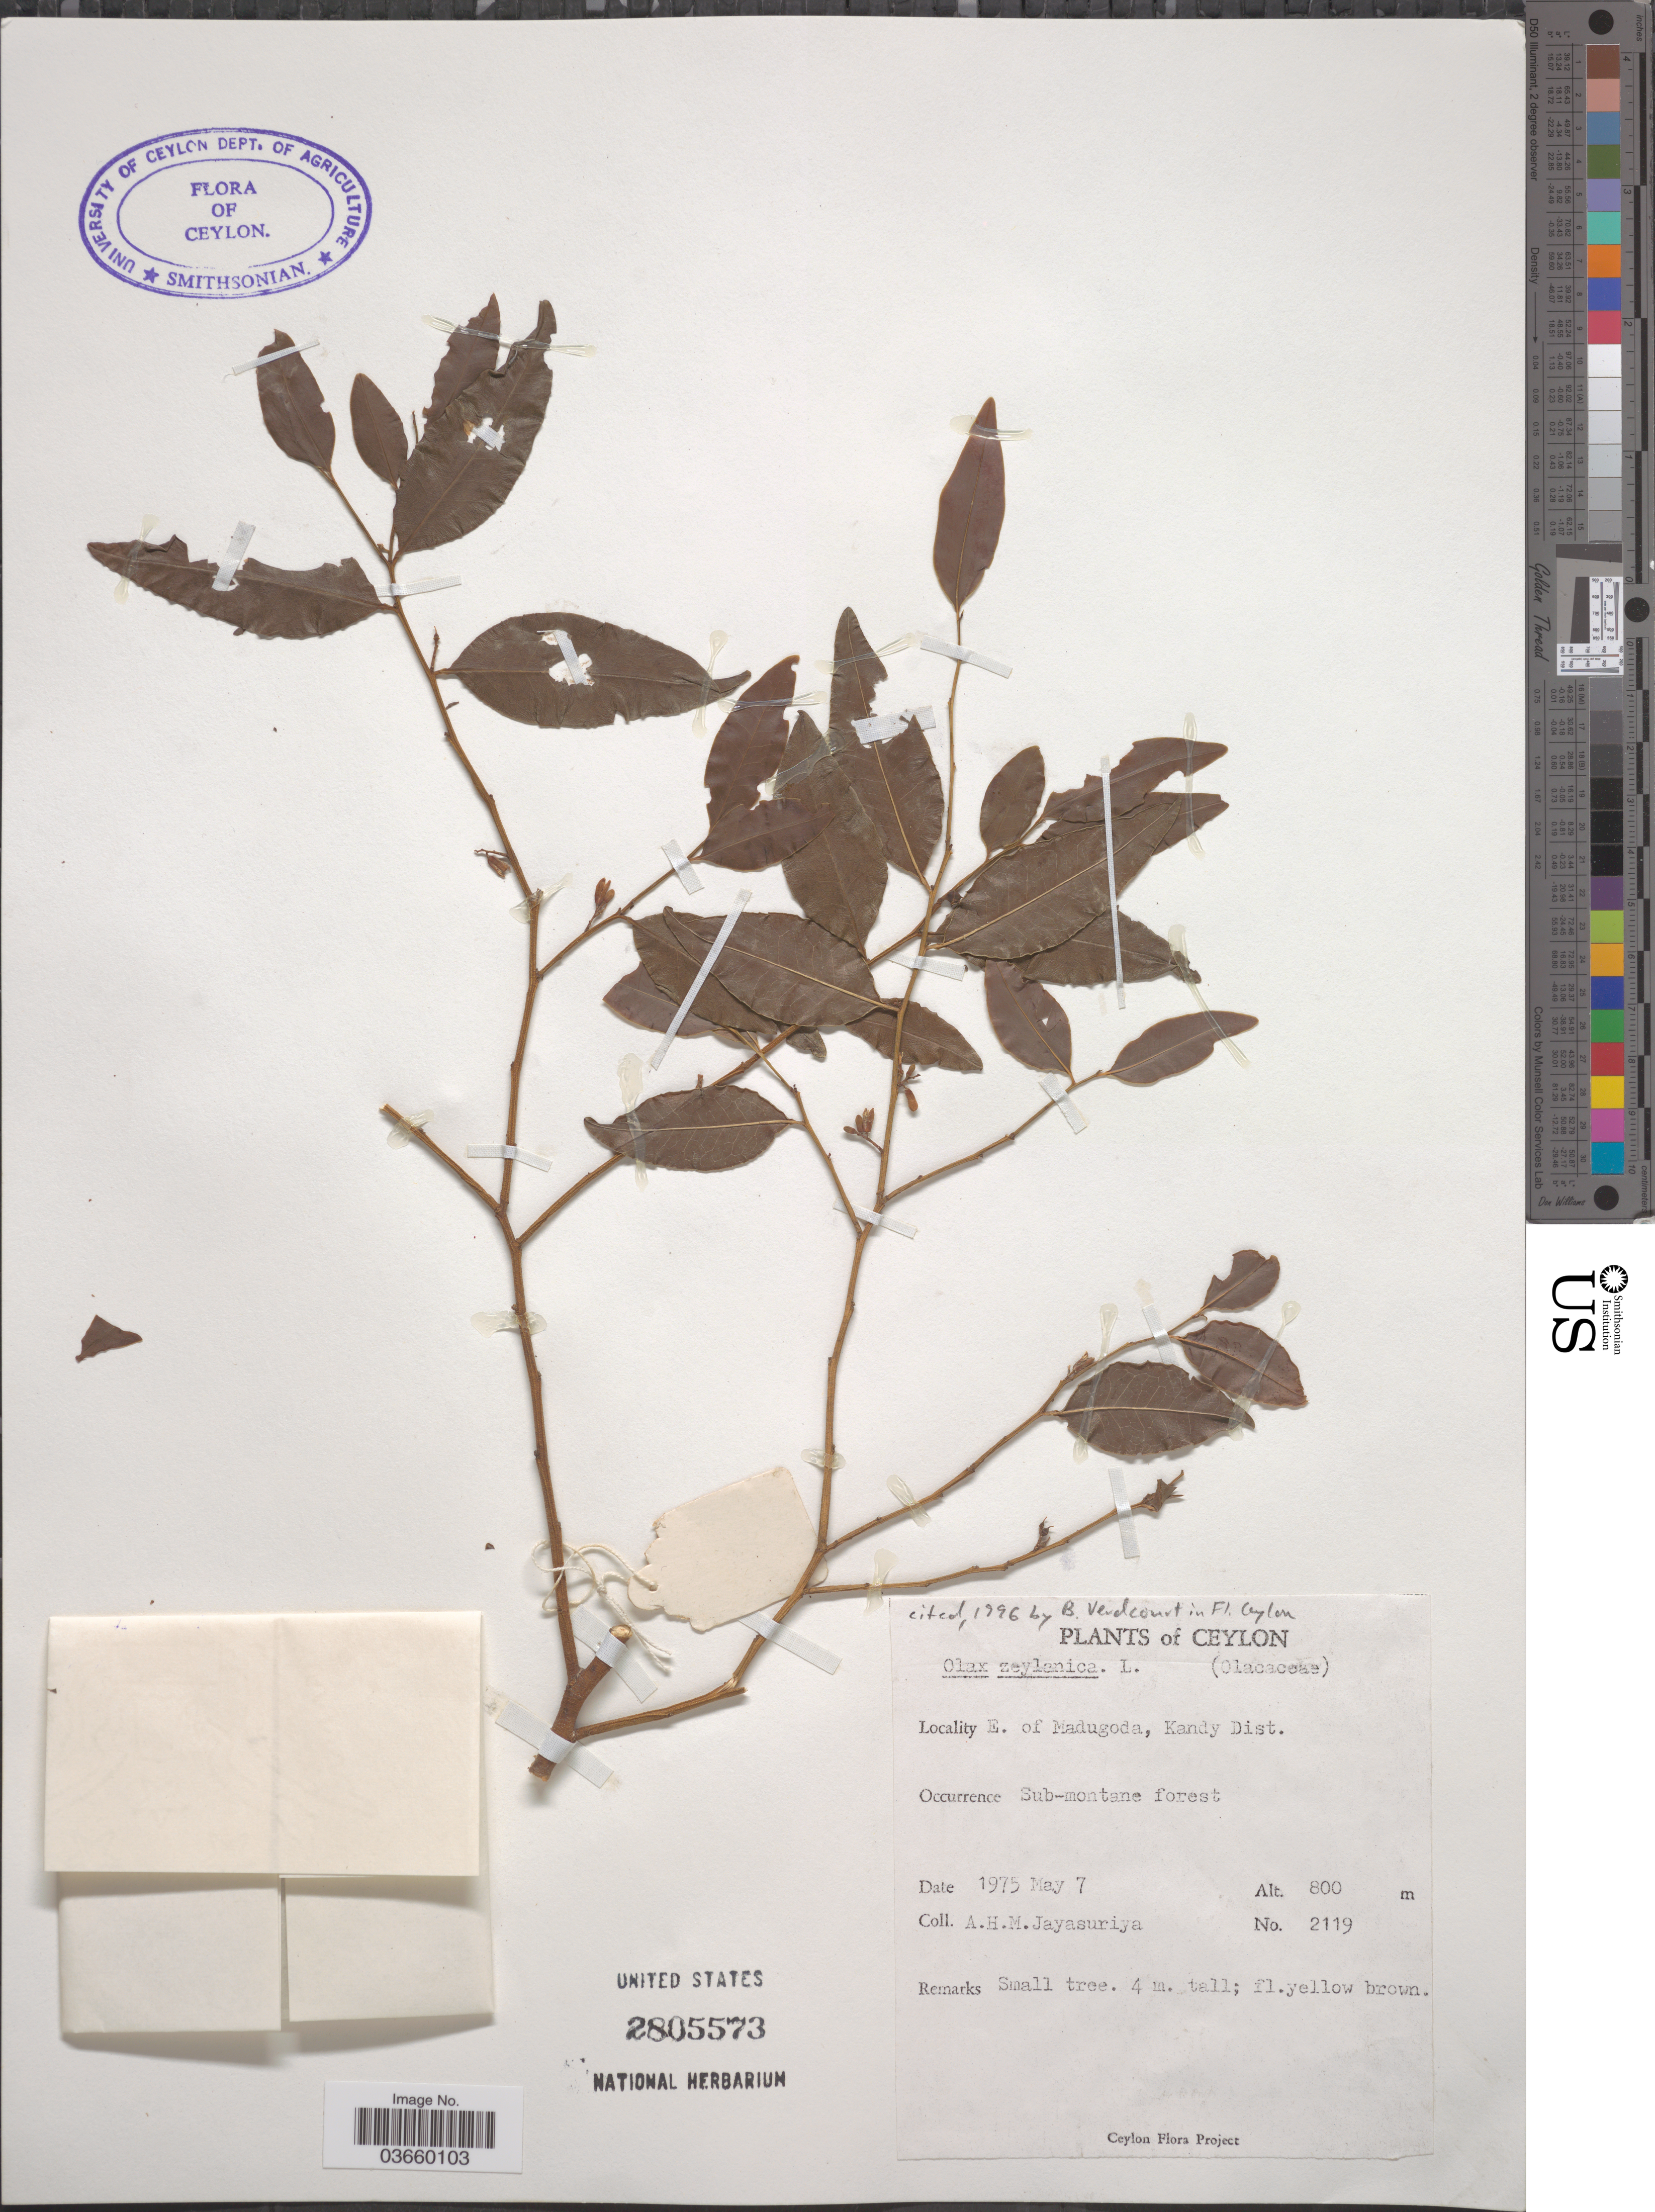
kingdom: Plantae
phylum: Tracheophyta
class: Magnoliopsida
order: Santalales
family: Olacaceae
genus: Olax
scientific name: Olax zeylanica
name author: L.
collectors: A. H. Jayasuriya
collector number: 2119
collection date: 1975-05-07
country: Sri Lanka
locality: Ceylon. E. of Madugoda, Kandy Dist.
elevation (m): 800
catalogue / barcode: US 2805573